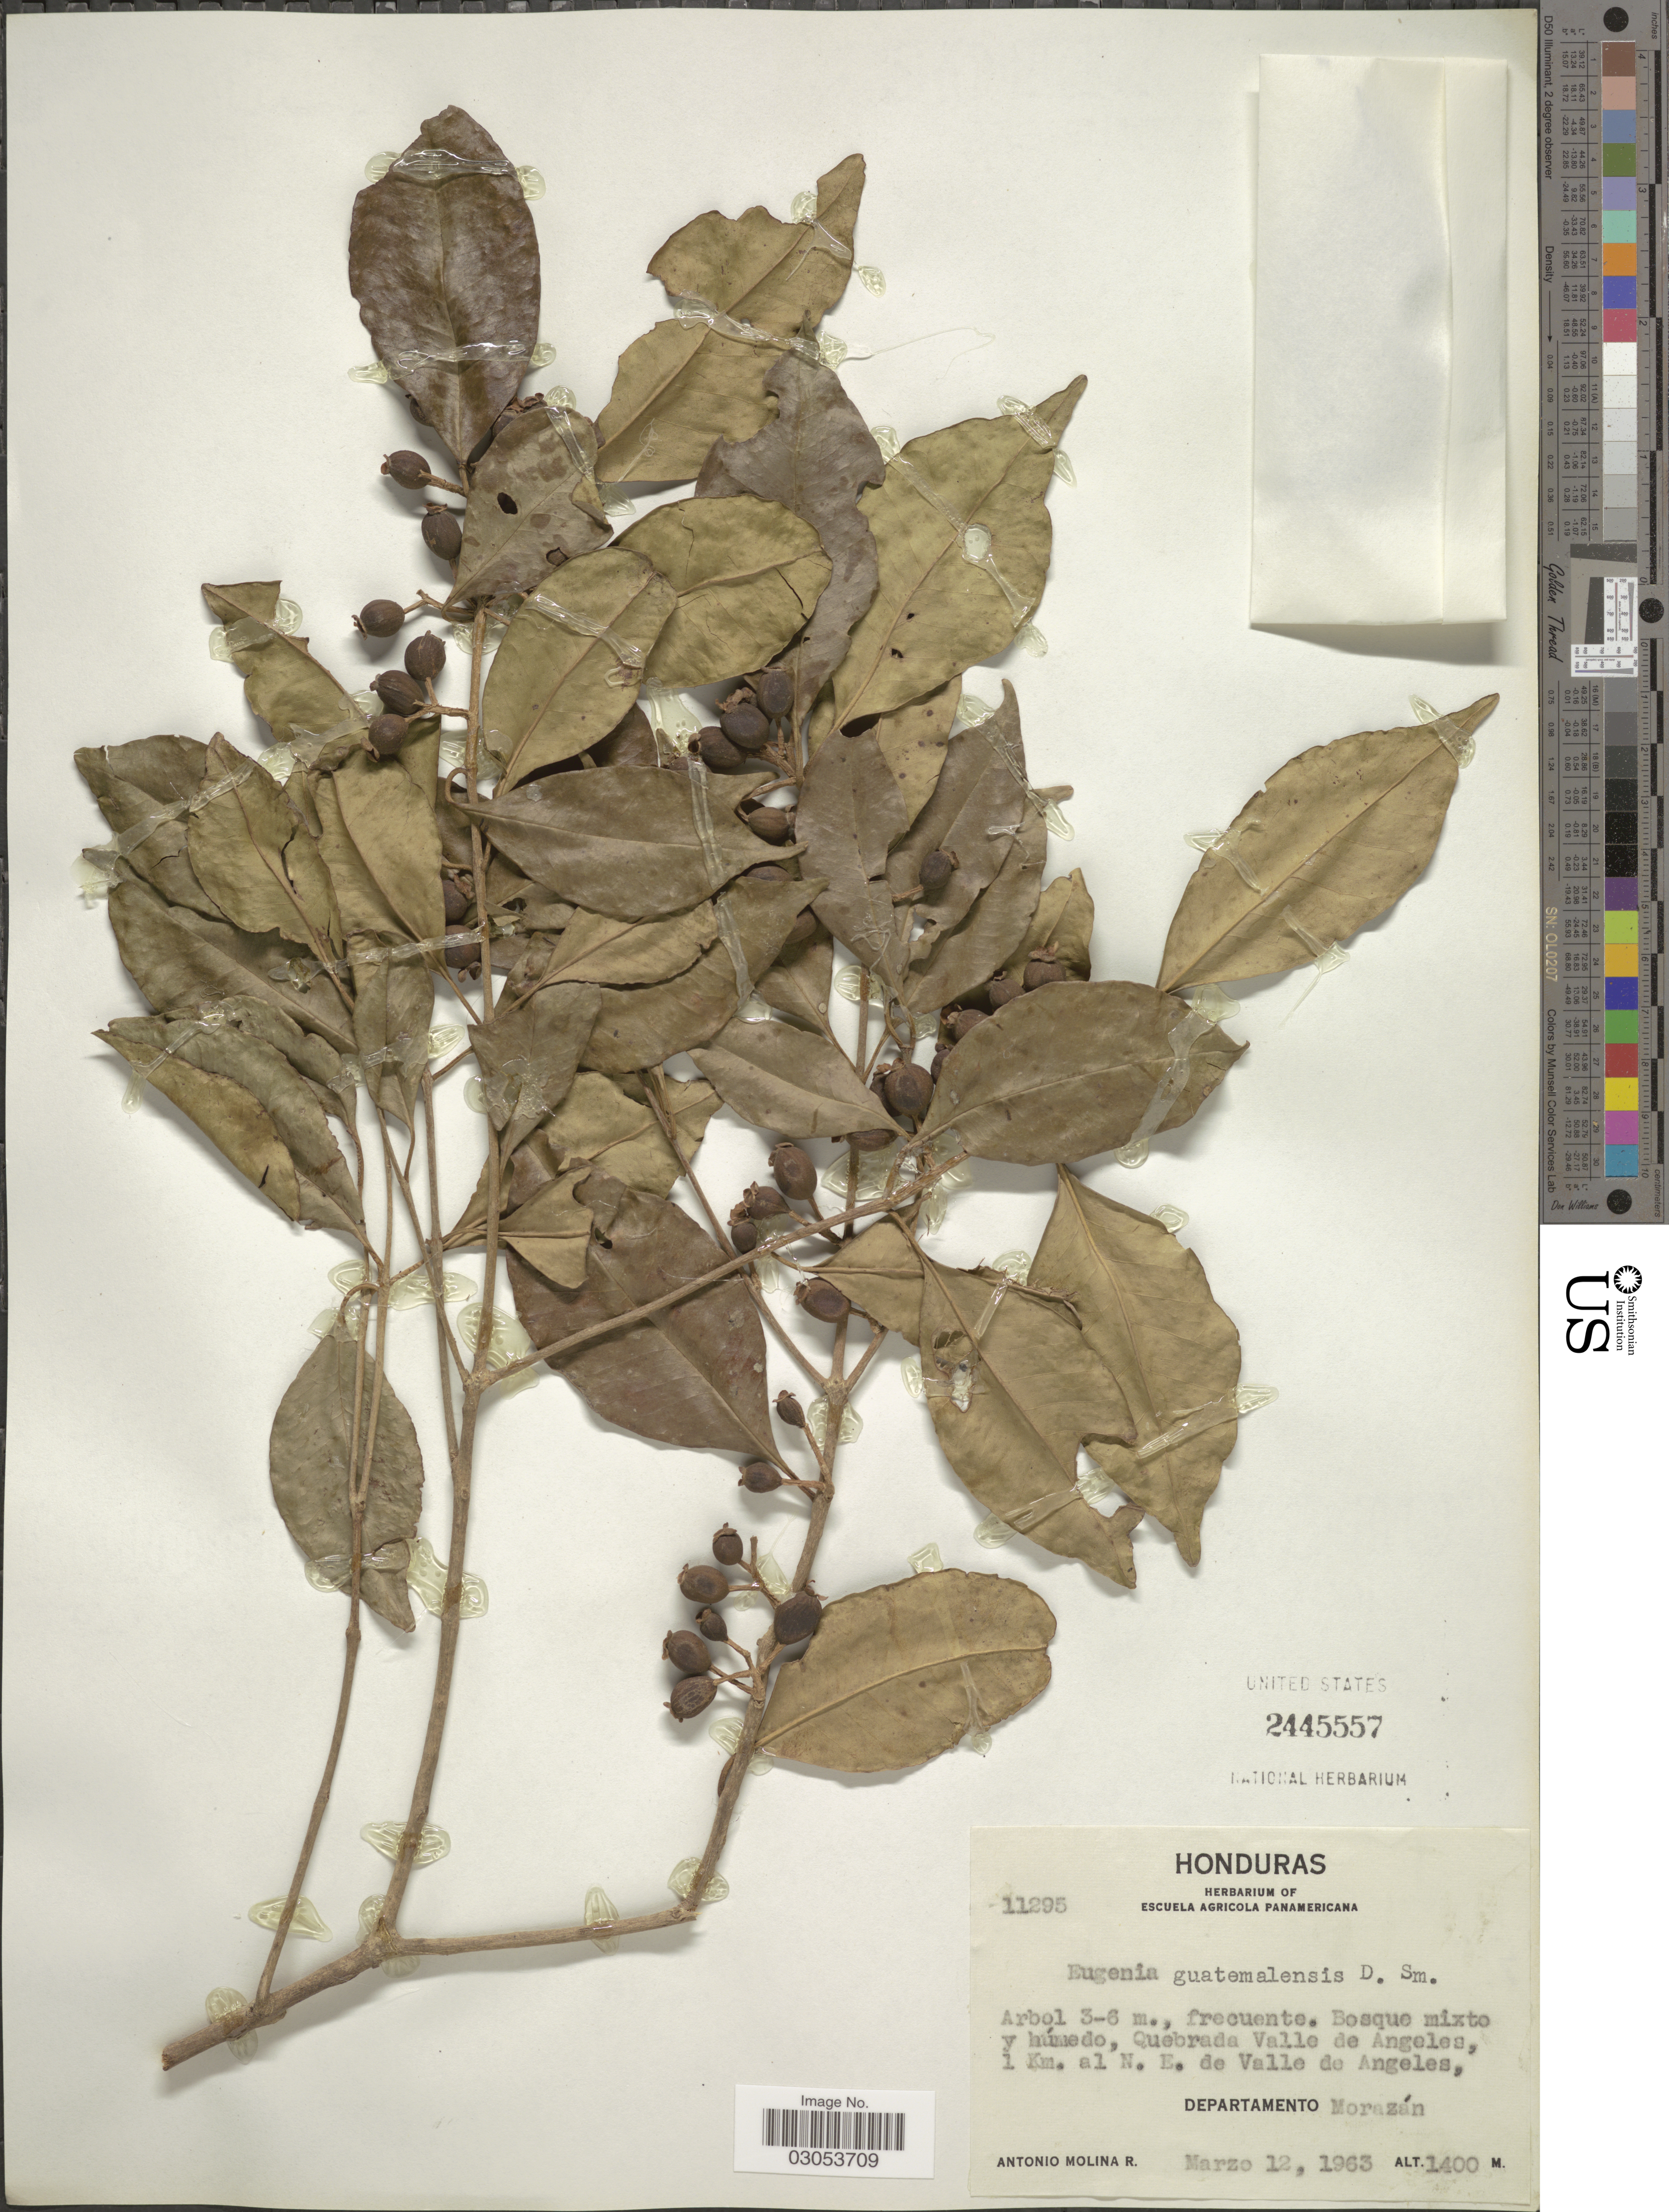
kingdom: Plantae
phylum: Tracheophyta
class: Magnoliopsida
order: Myrtales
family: Myrtaceae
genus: Eugenia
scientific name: Eugenia guatemalensis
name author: Donn. Sm.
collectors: A. Molina R.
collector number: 11295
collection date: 1963-03-12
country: Honduras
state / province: Fco. Morazán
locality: Bosque mixto y húmedo, Quebrada Valle de Angeles, 1 Km. al N. E de Valle de Angeles, Departamento Morazán.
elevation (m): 1400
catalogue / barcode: US 2445557